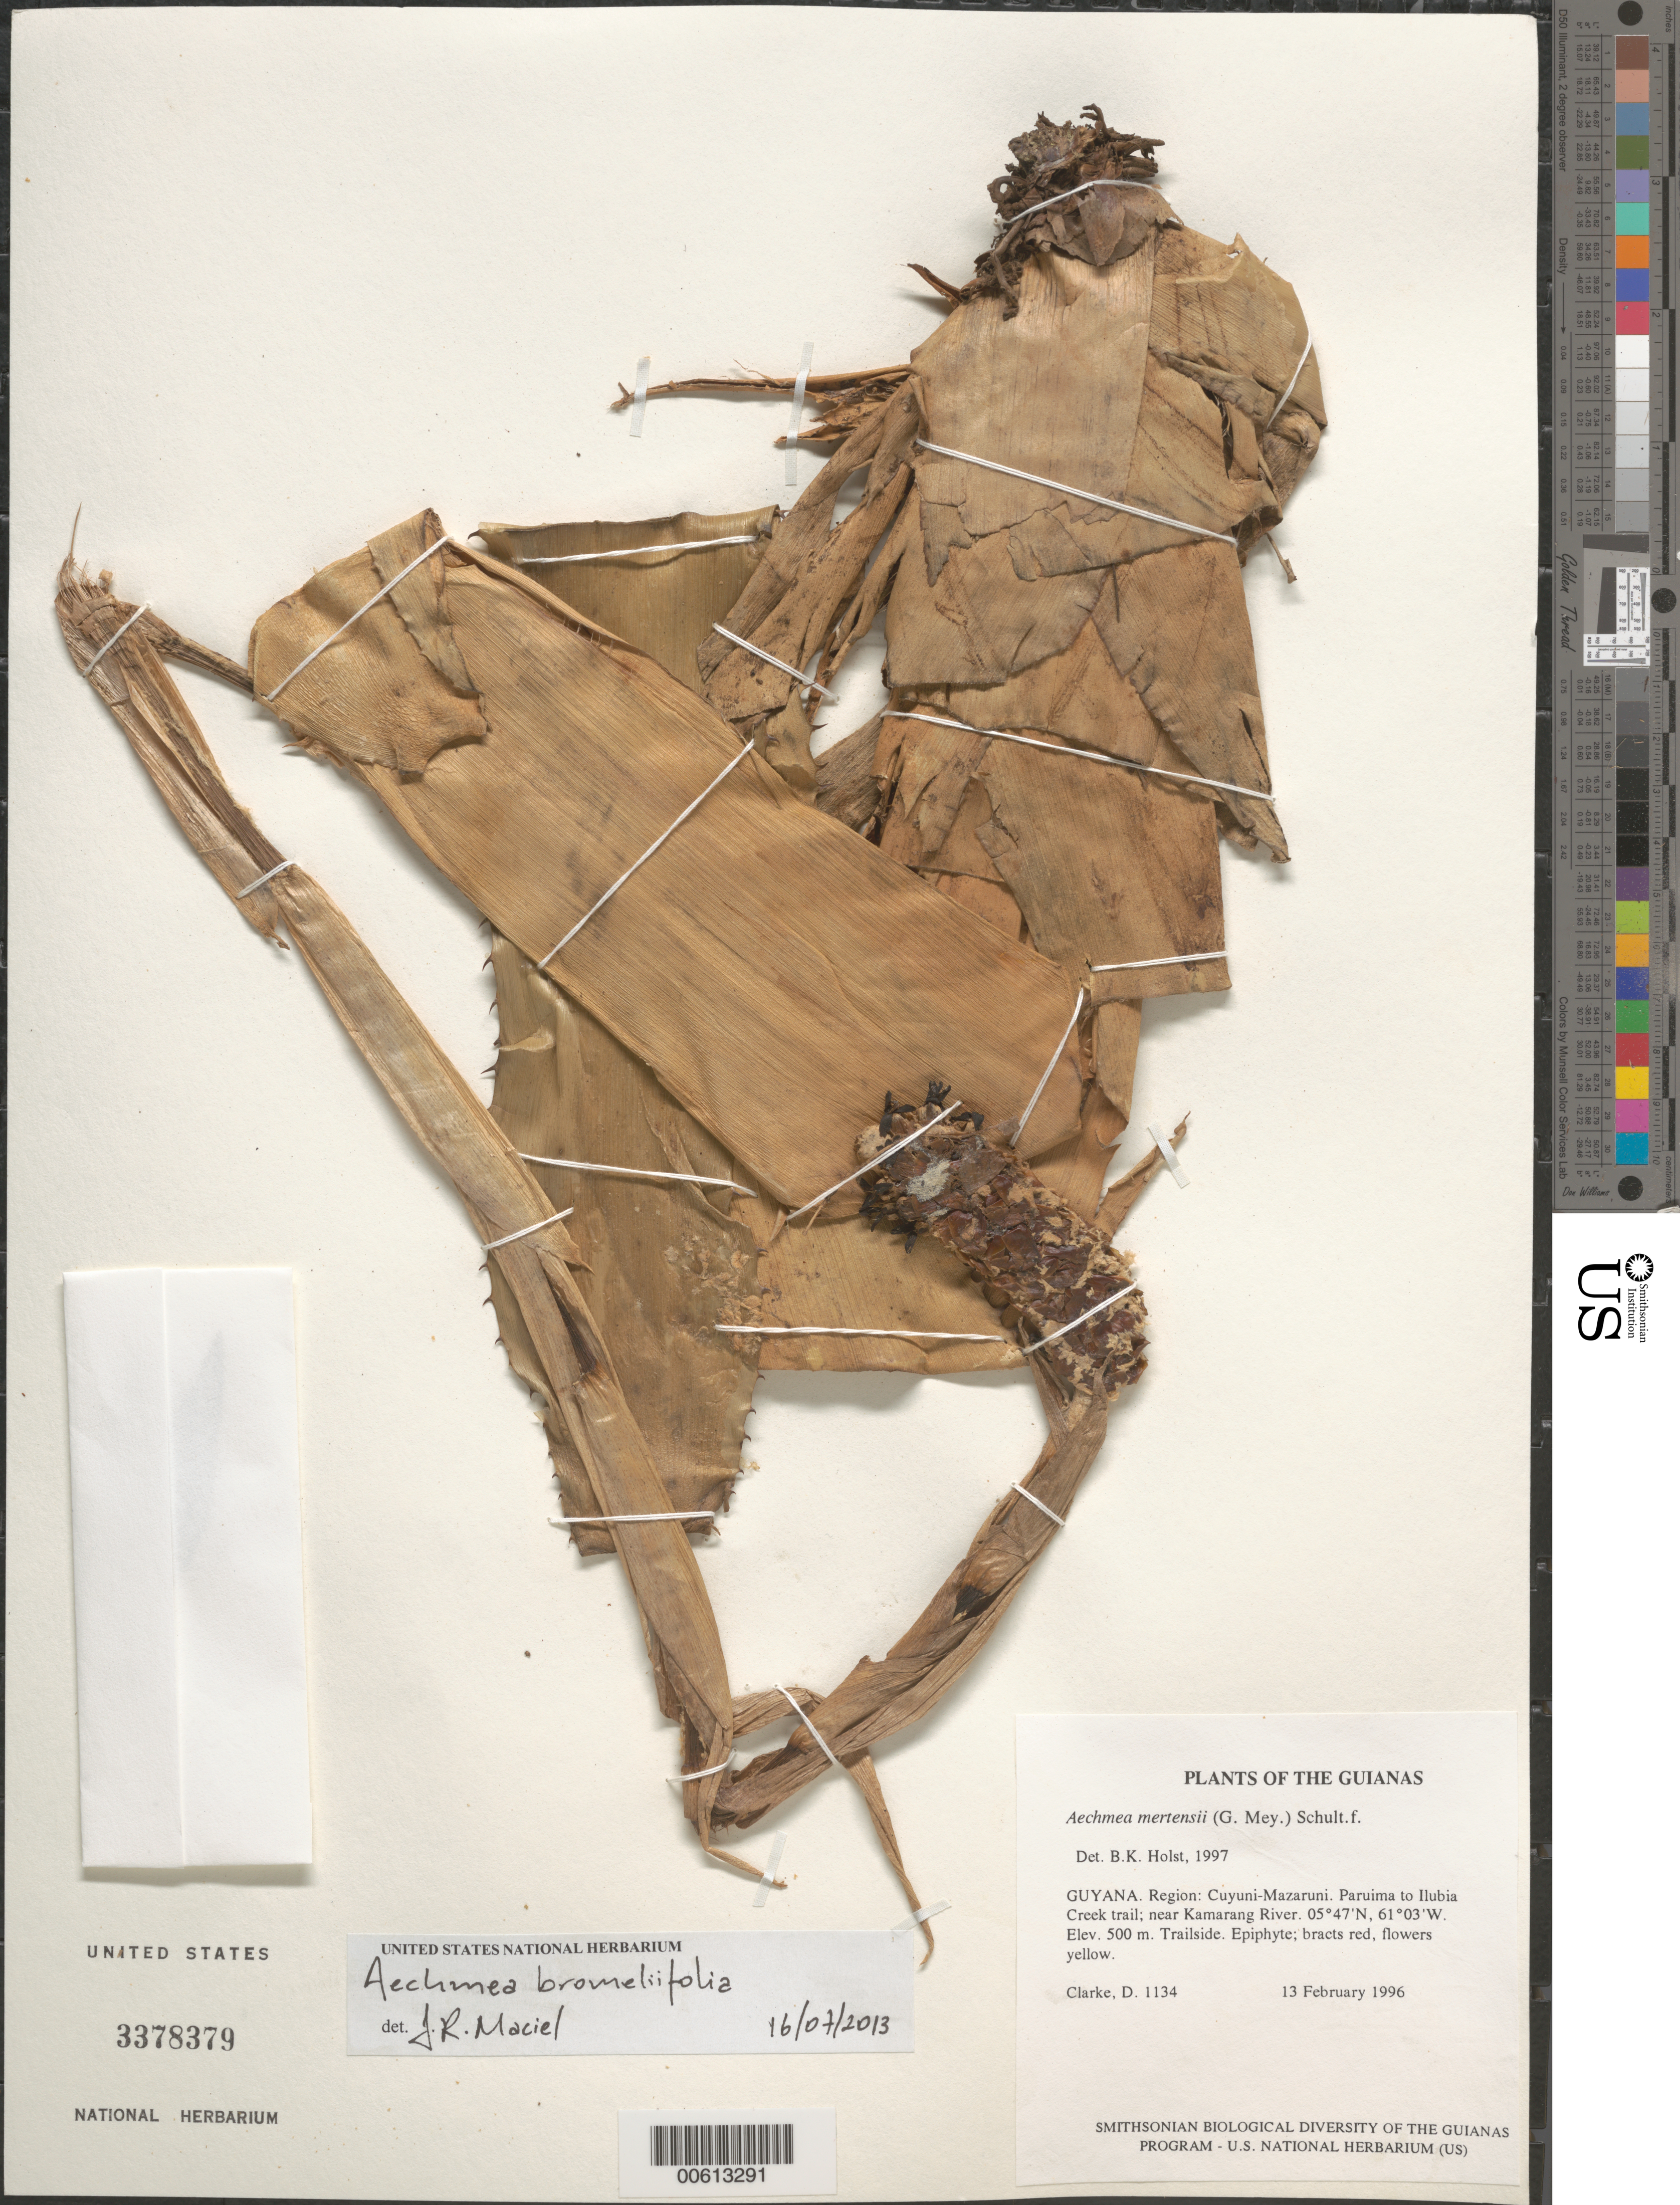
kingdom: Plantae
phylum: Tracheophyta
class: Liliopsida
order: Poales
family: Bromeliaceae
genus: Aechmea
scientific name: Aechmea mertensii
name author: (G. Mey.) Schult. & Schult. f.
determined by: Holst, Bruce K.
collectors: H. D. Clarke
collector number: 1134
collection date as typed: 13 February 1996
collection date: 1996-02-13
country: Guyana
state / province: Cuyuni-Mazaruni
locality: Paruima to Ilubia Creek trail; near Kamarang River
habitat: Trailside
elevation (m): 500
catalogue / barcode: US 3378379